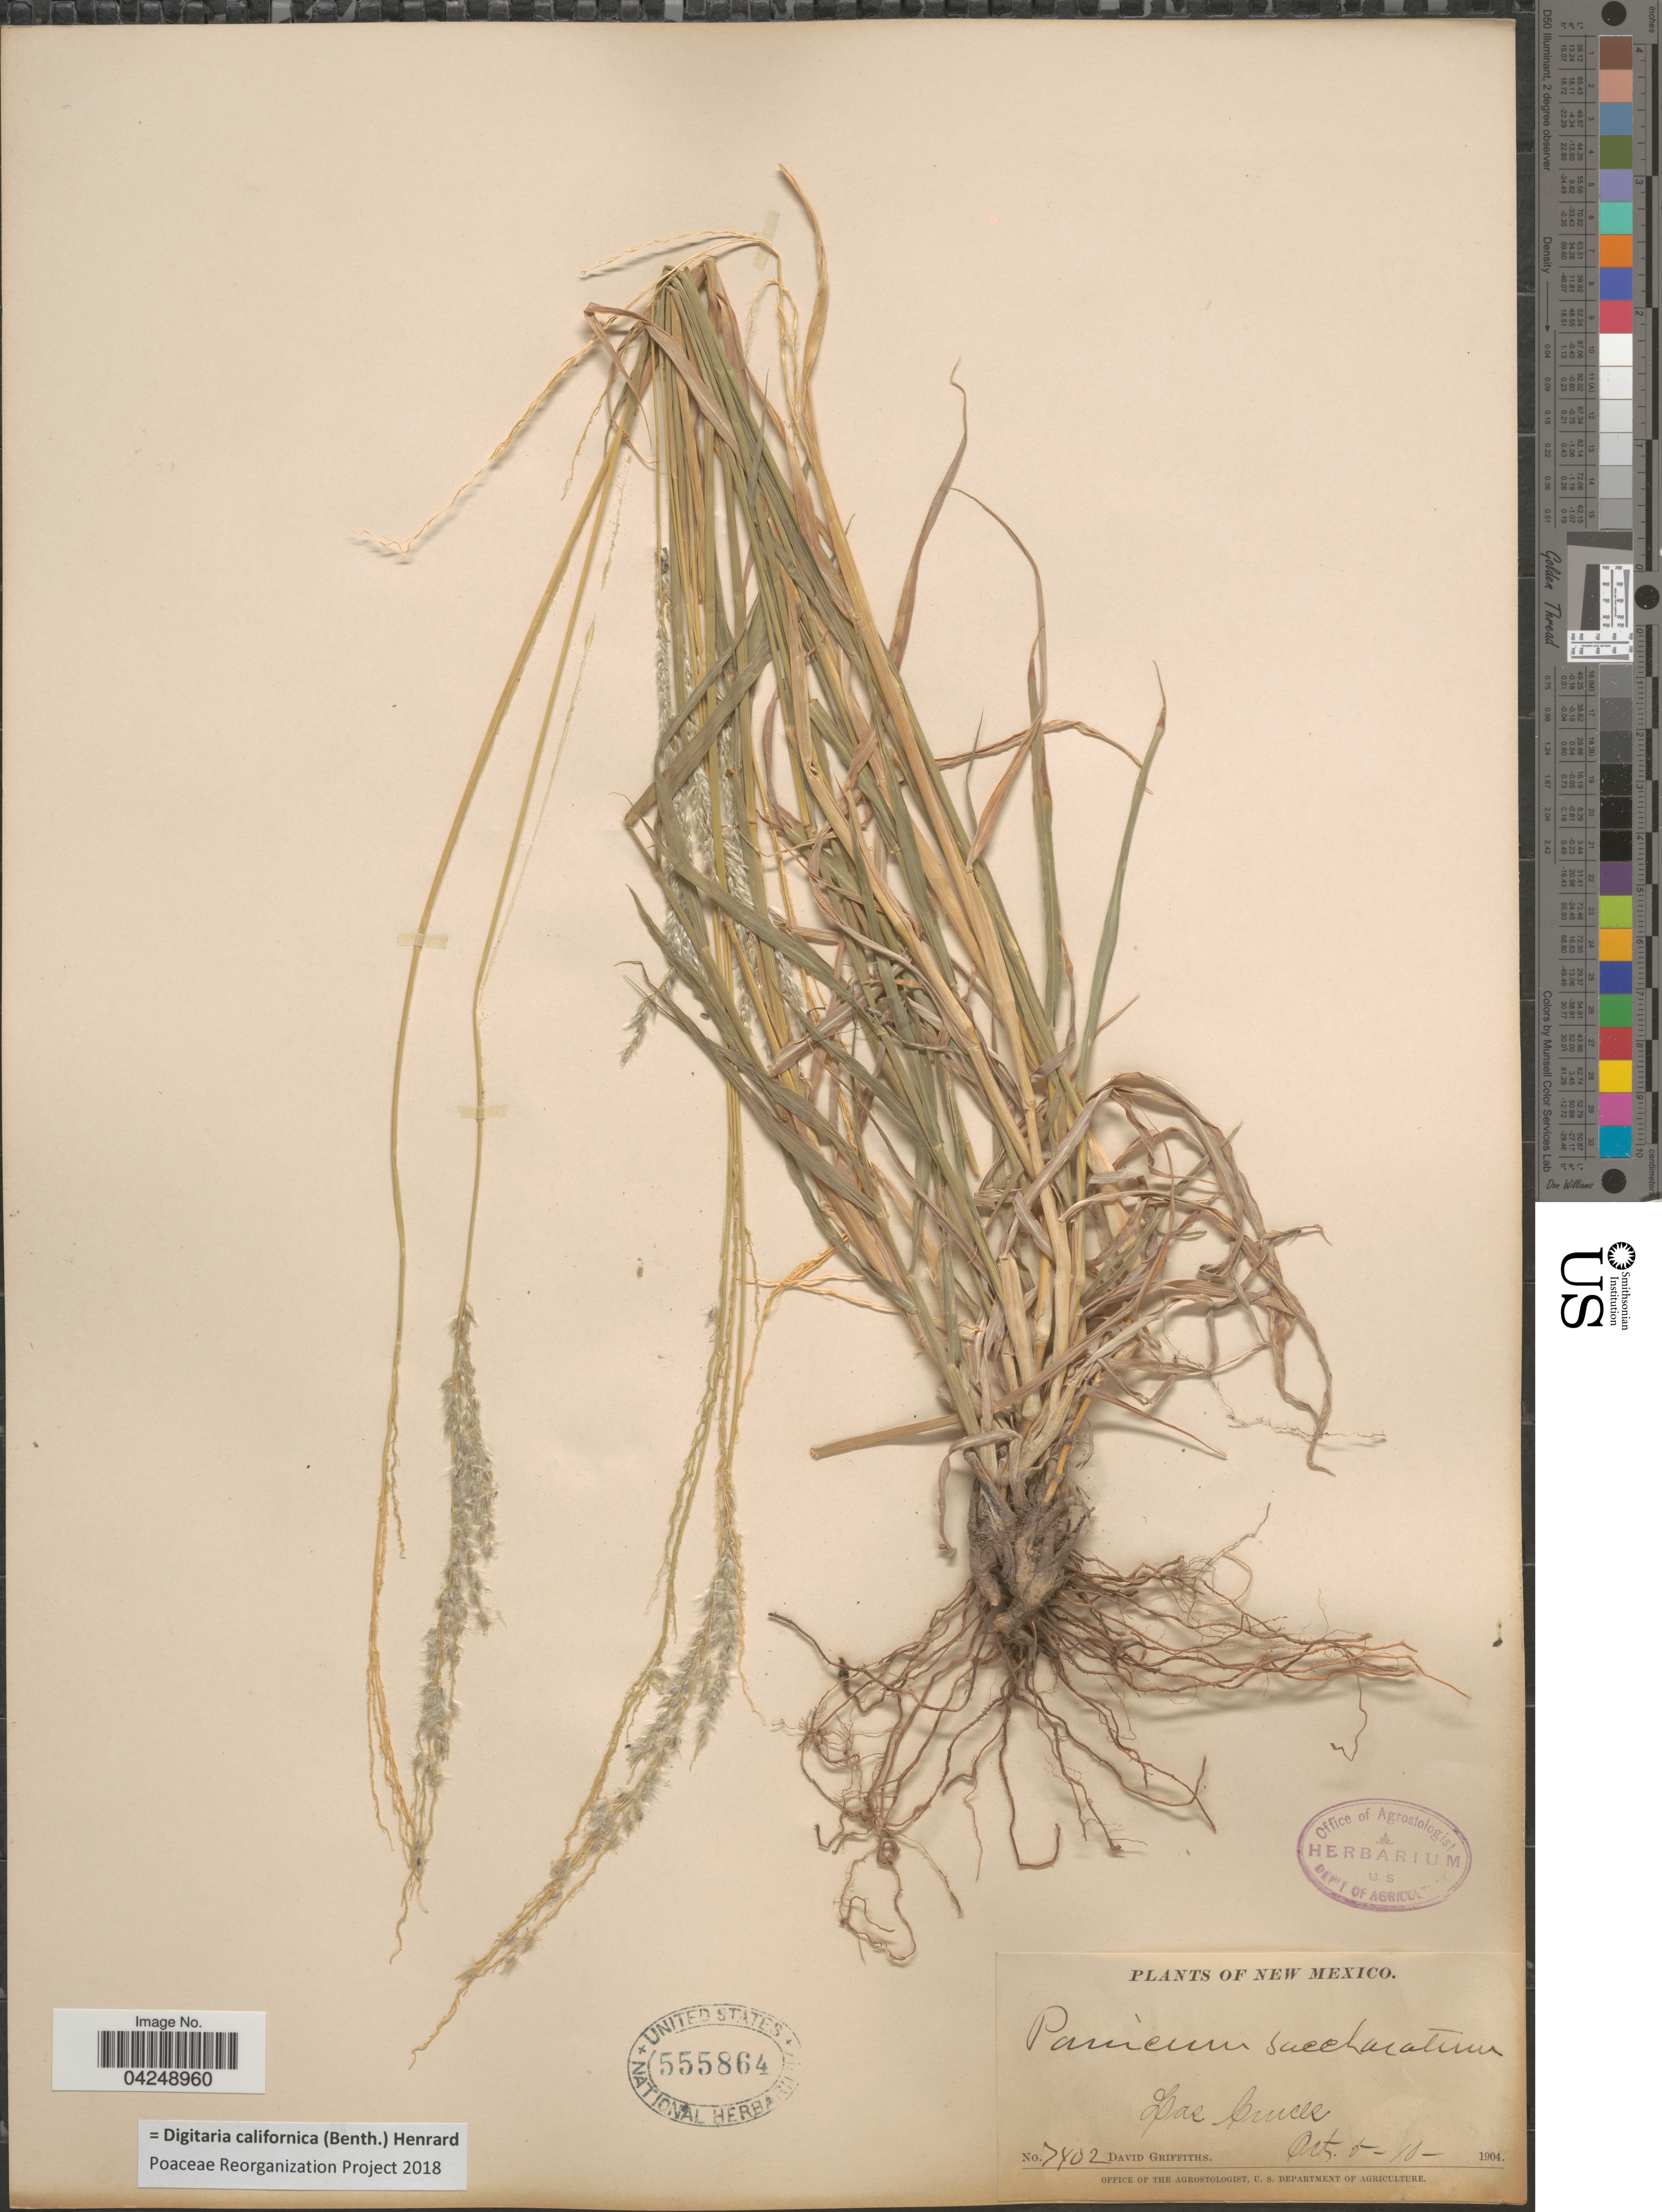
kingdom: Plantae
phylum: Tracheophyta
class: Liliopsida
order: Poales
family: Poaceae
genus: Digitaria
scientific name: Digitaria californica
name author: (Benth.) Henr.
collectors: D. Griffiths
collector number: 7402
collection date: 1904-10-05/1904-10-10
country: United States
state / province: New Mexico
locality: Las Cruses.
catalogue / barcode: US 555864